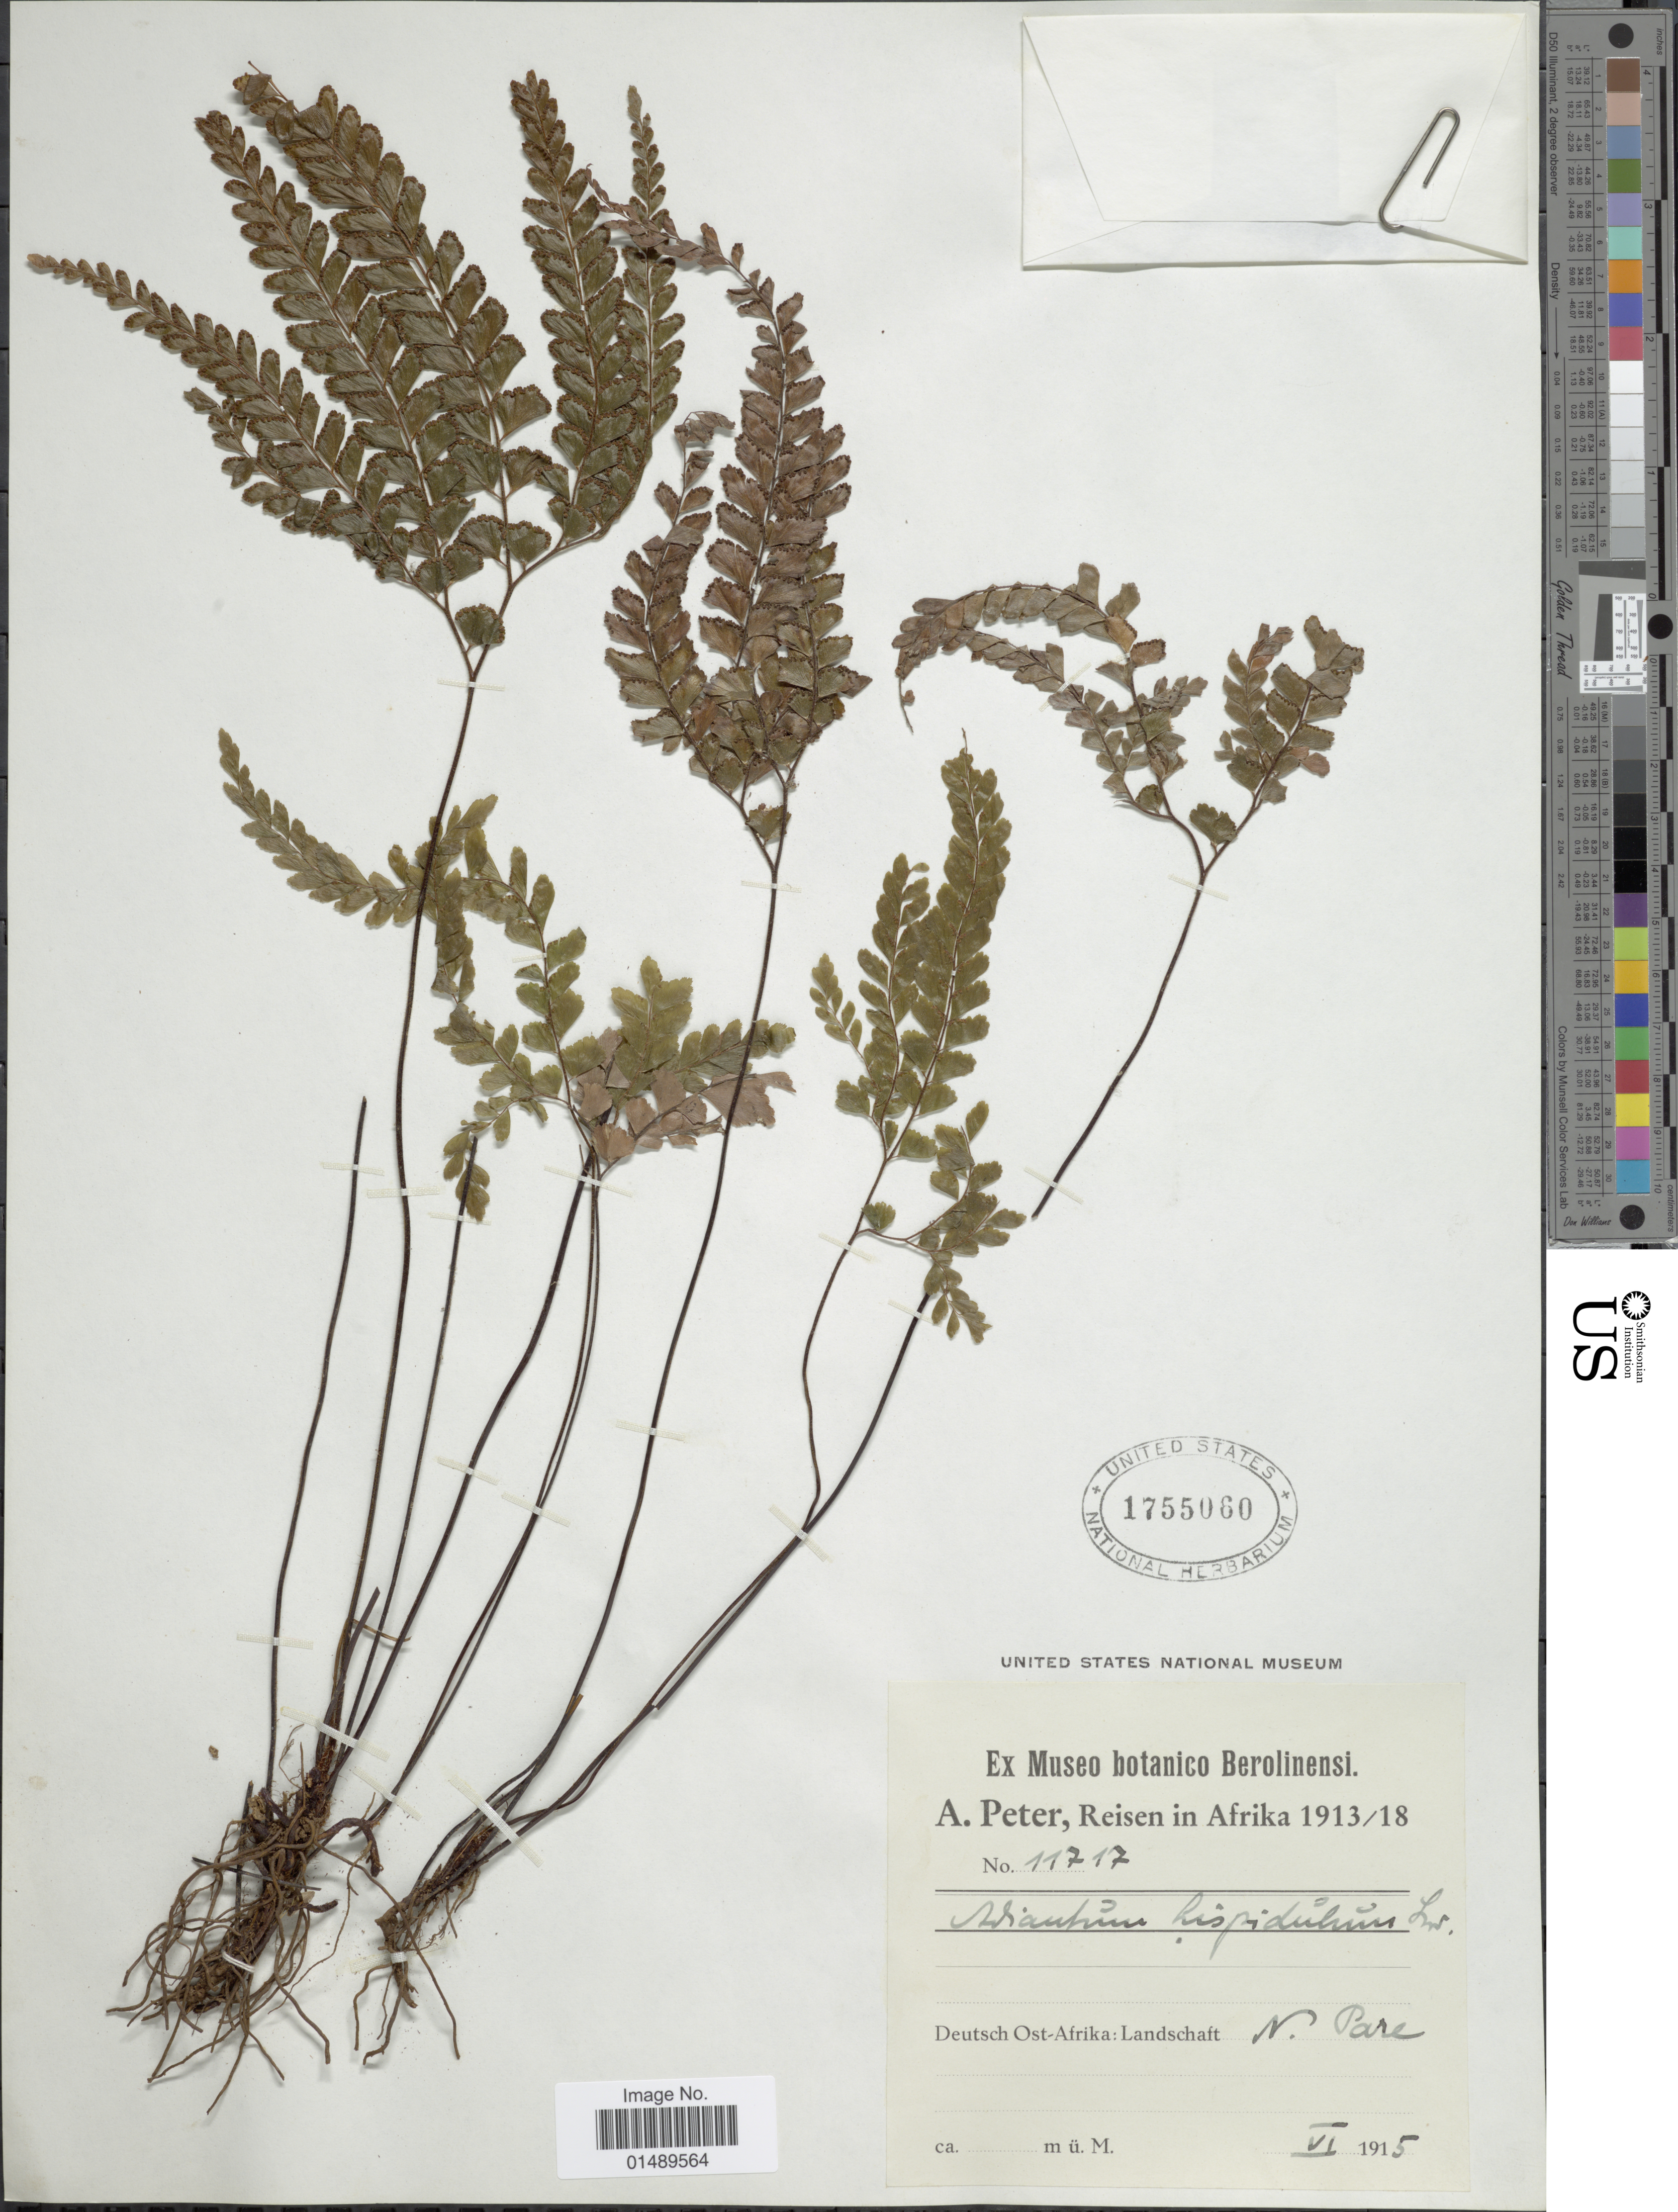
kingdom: Plantae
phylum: Tracheophyta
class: Polypodiopsida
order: Polypodiales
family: Pteridaceae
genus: Adiantum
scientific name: Adiantum hispidulum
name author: Sw.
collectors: A. Peter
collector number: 11717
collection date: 1915-06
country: Tanzania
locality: Deutsch Ost-Afrika: Landschaft N. Pare.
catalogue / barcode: US 1755060